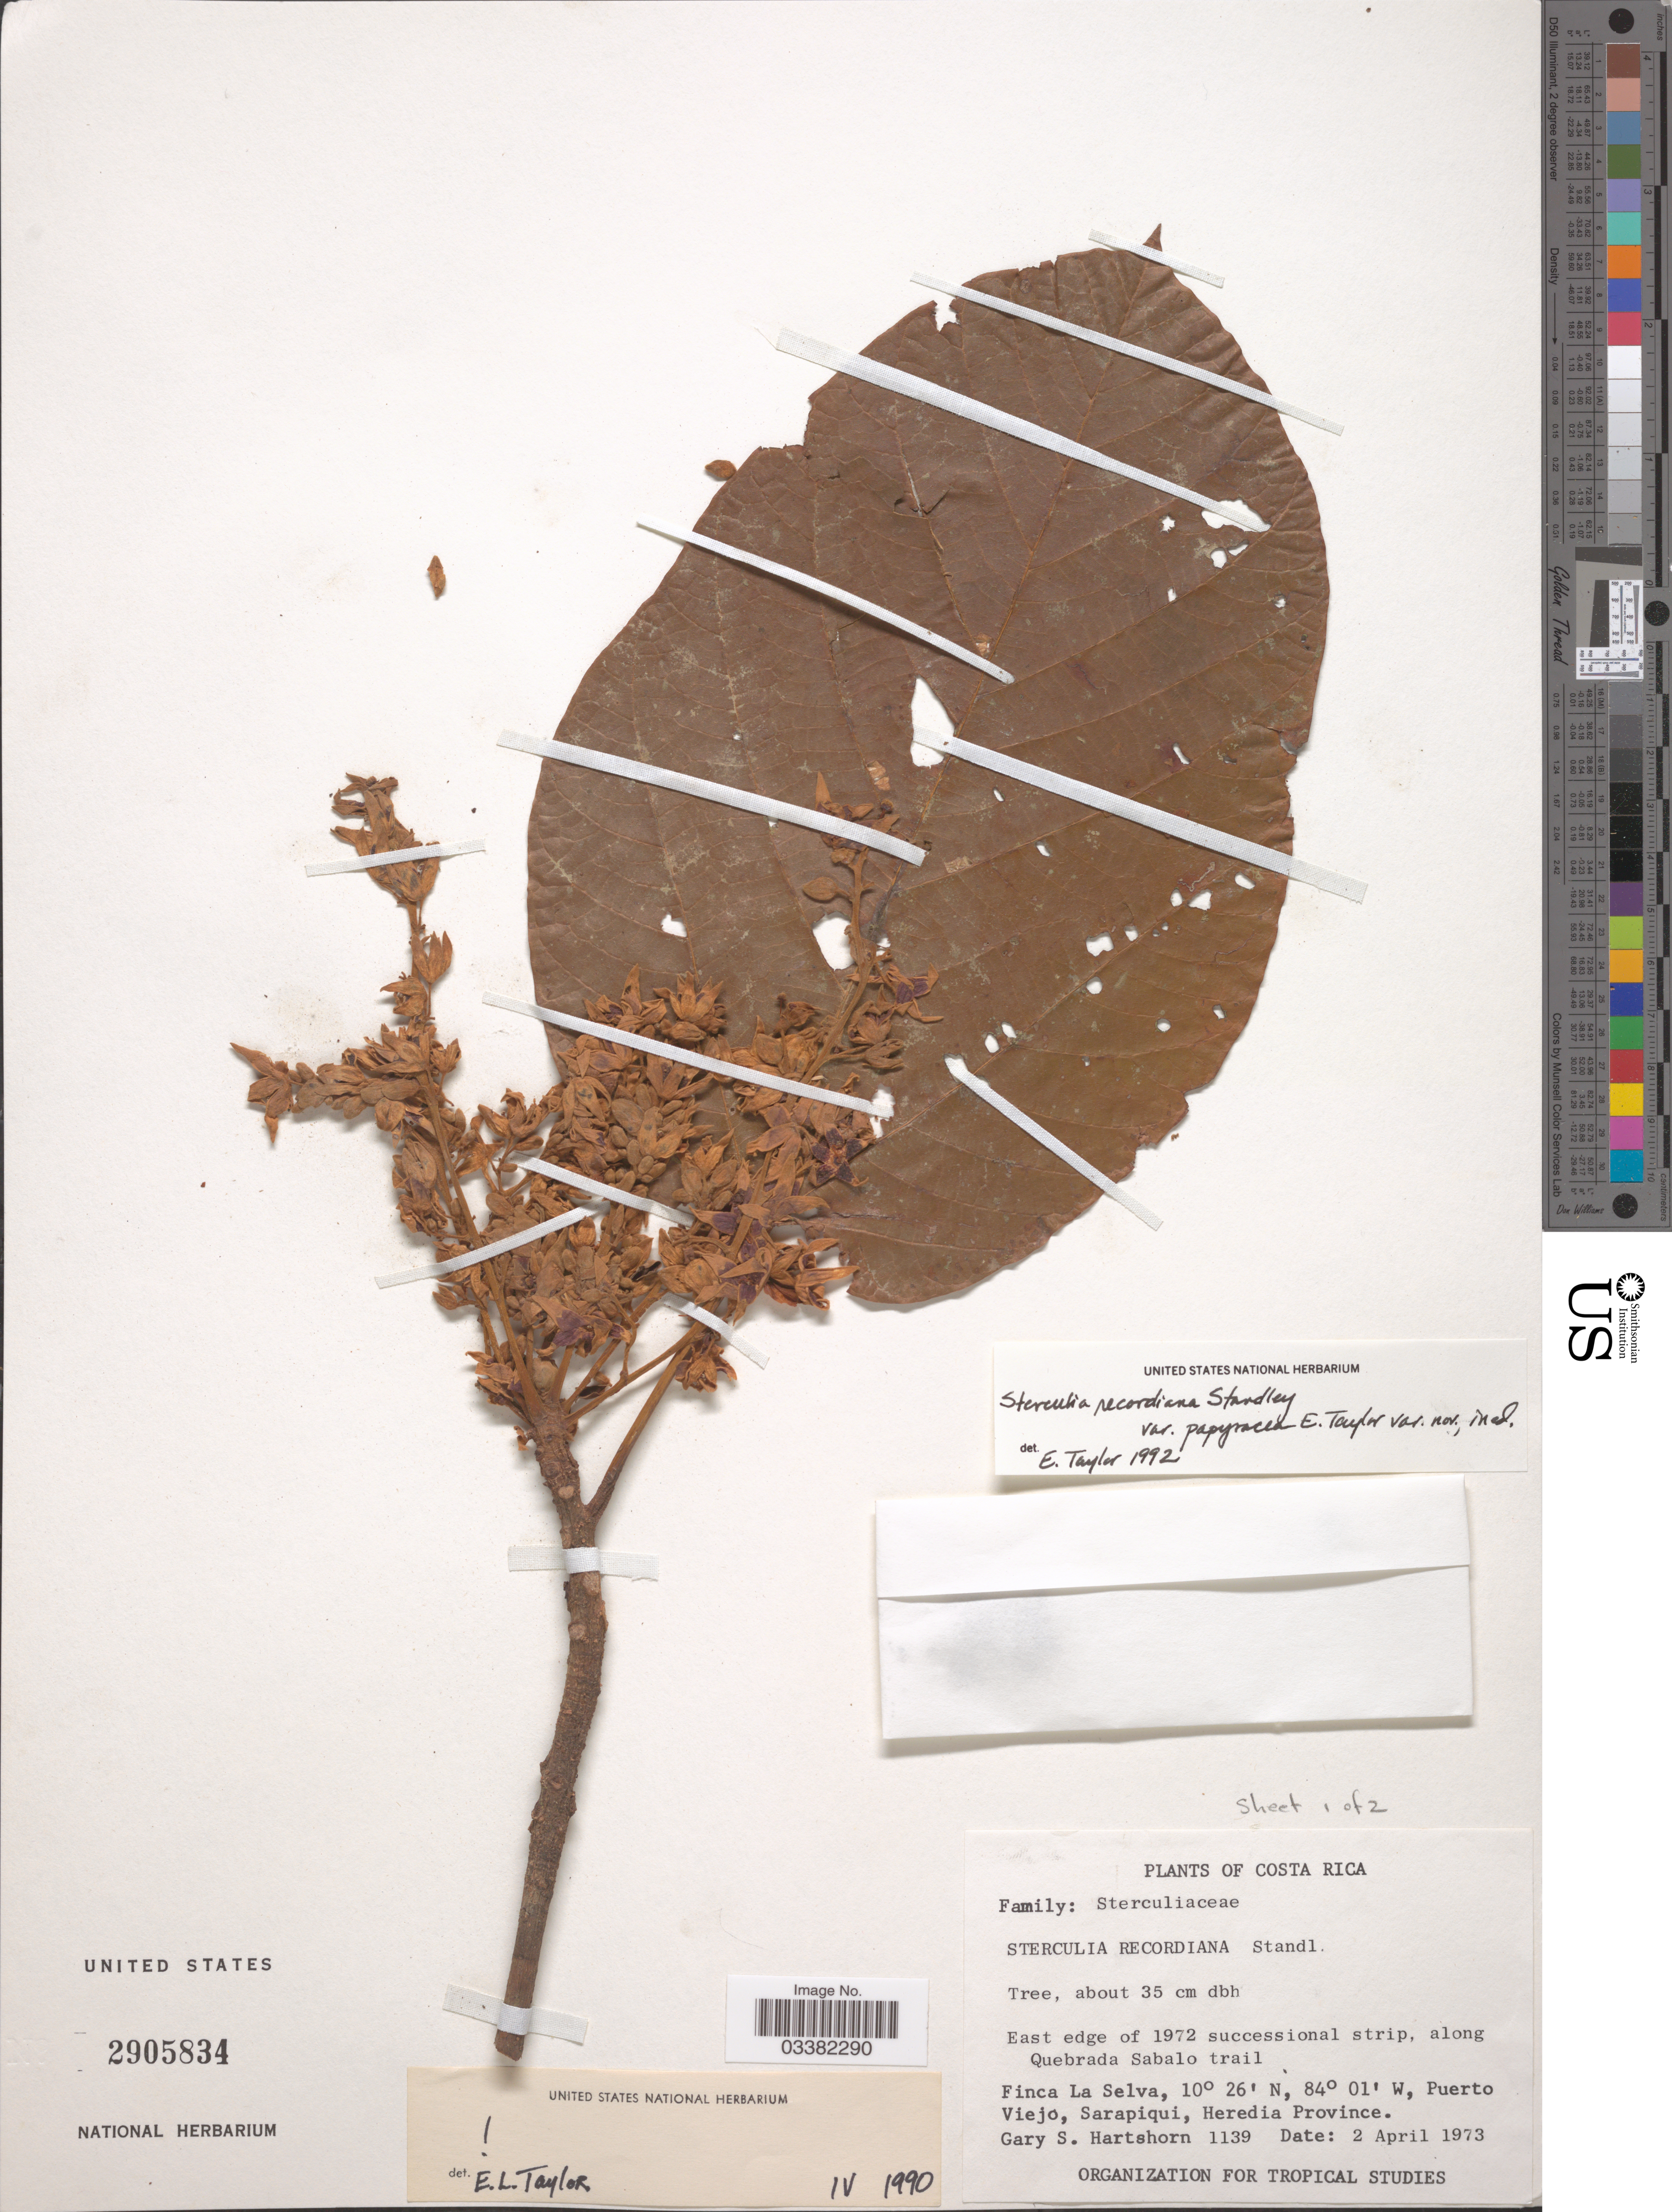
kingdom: Plantae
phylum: Tracheophyta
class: Magnoliopsida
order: Malvales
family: Malvaceae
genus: Sterculia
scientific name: Sterculia recordiana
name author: Standl.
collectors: G. Hartshorn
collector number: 1139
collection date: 1973-04-02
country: Costa Rica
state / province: Heredia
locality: Finca La Selva, Puerto Viejo, Sarapiqui. East edge of 1972 successional strip, along Quebrada Sabalo trail.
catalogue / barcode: US 2905834